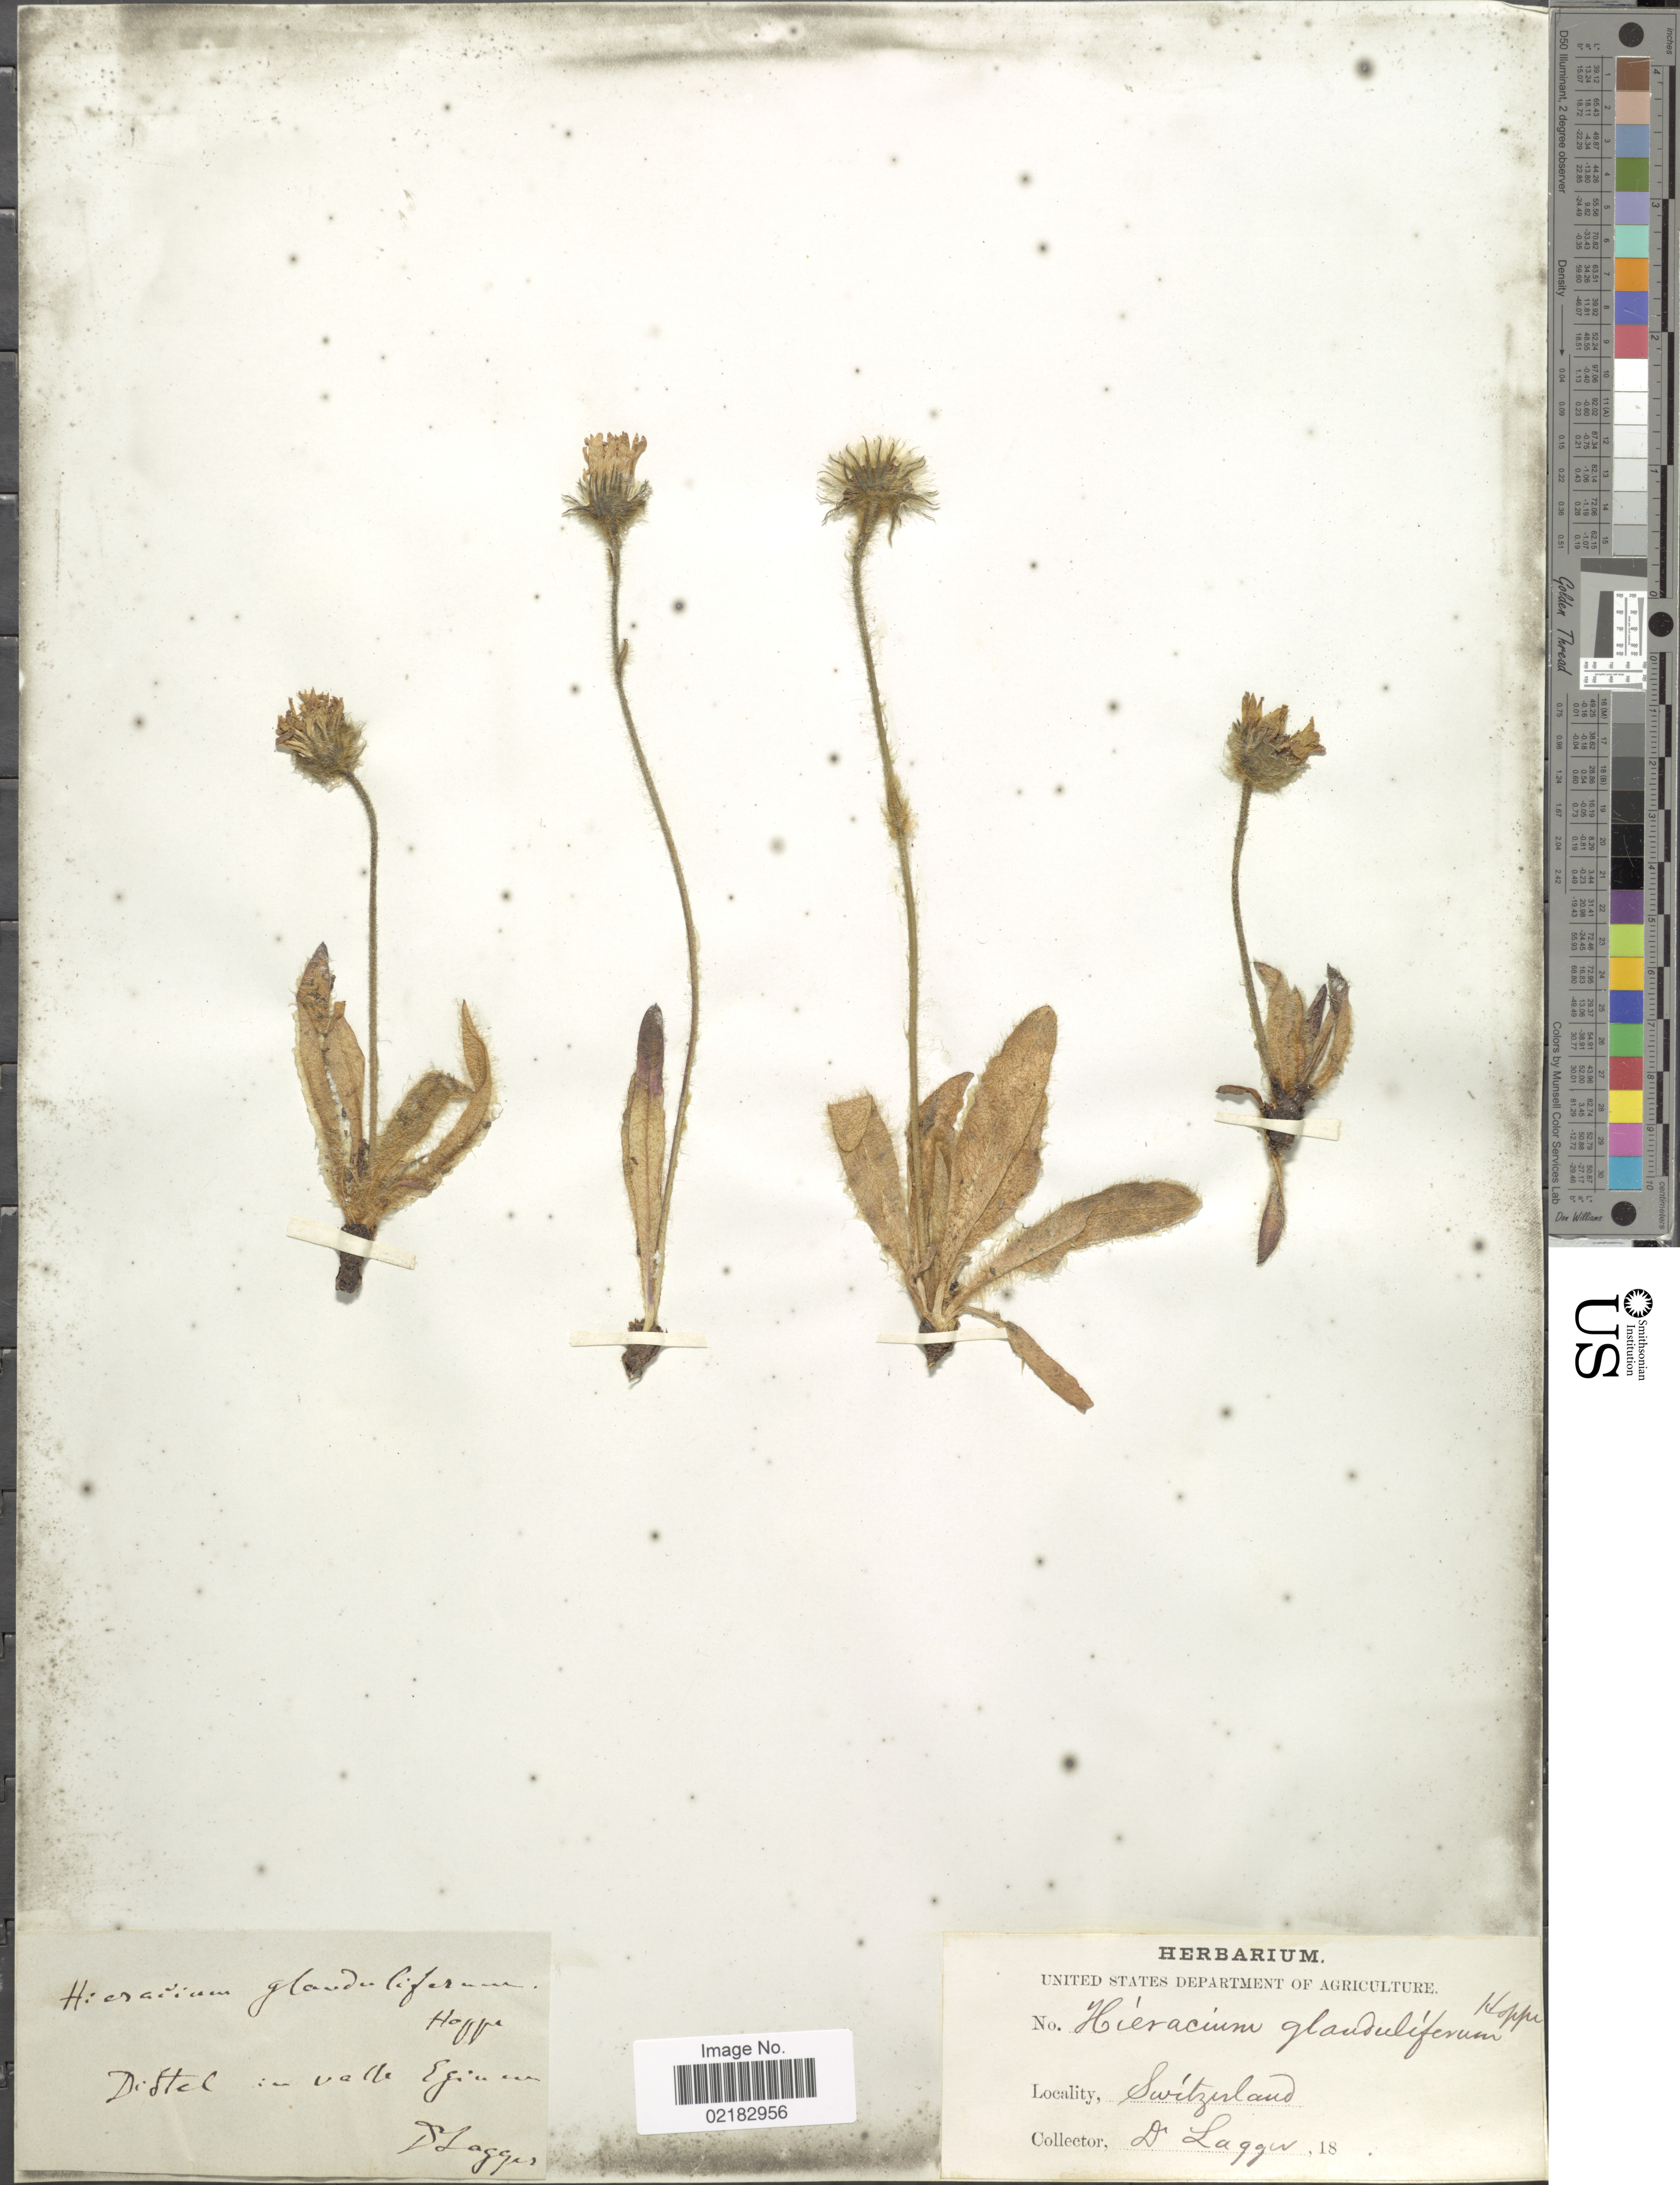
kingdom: Plantae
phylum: Tracheophyta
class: Magnoliopsida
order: Asterales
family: Asteraceae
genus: Hieracium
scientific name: Hieracium piliferum subsp. glanduliferum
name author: (Hoppe) Zahn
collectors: F. J. Lagger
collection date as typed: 18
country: Switzerland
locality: Distel in Valle Eginer